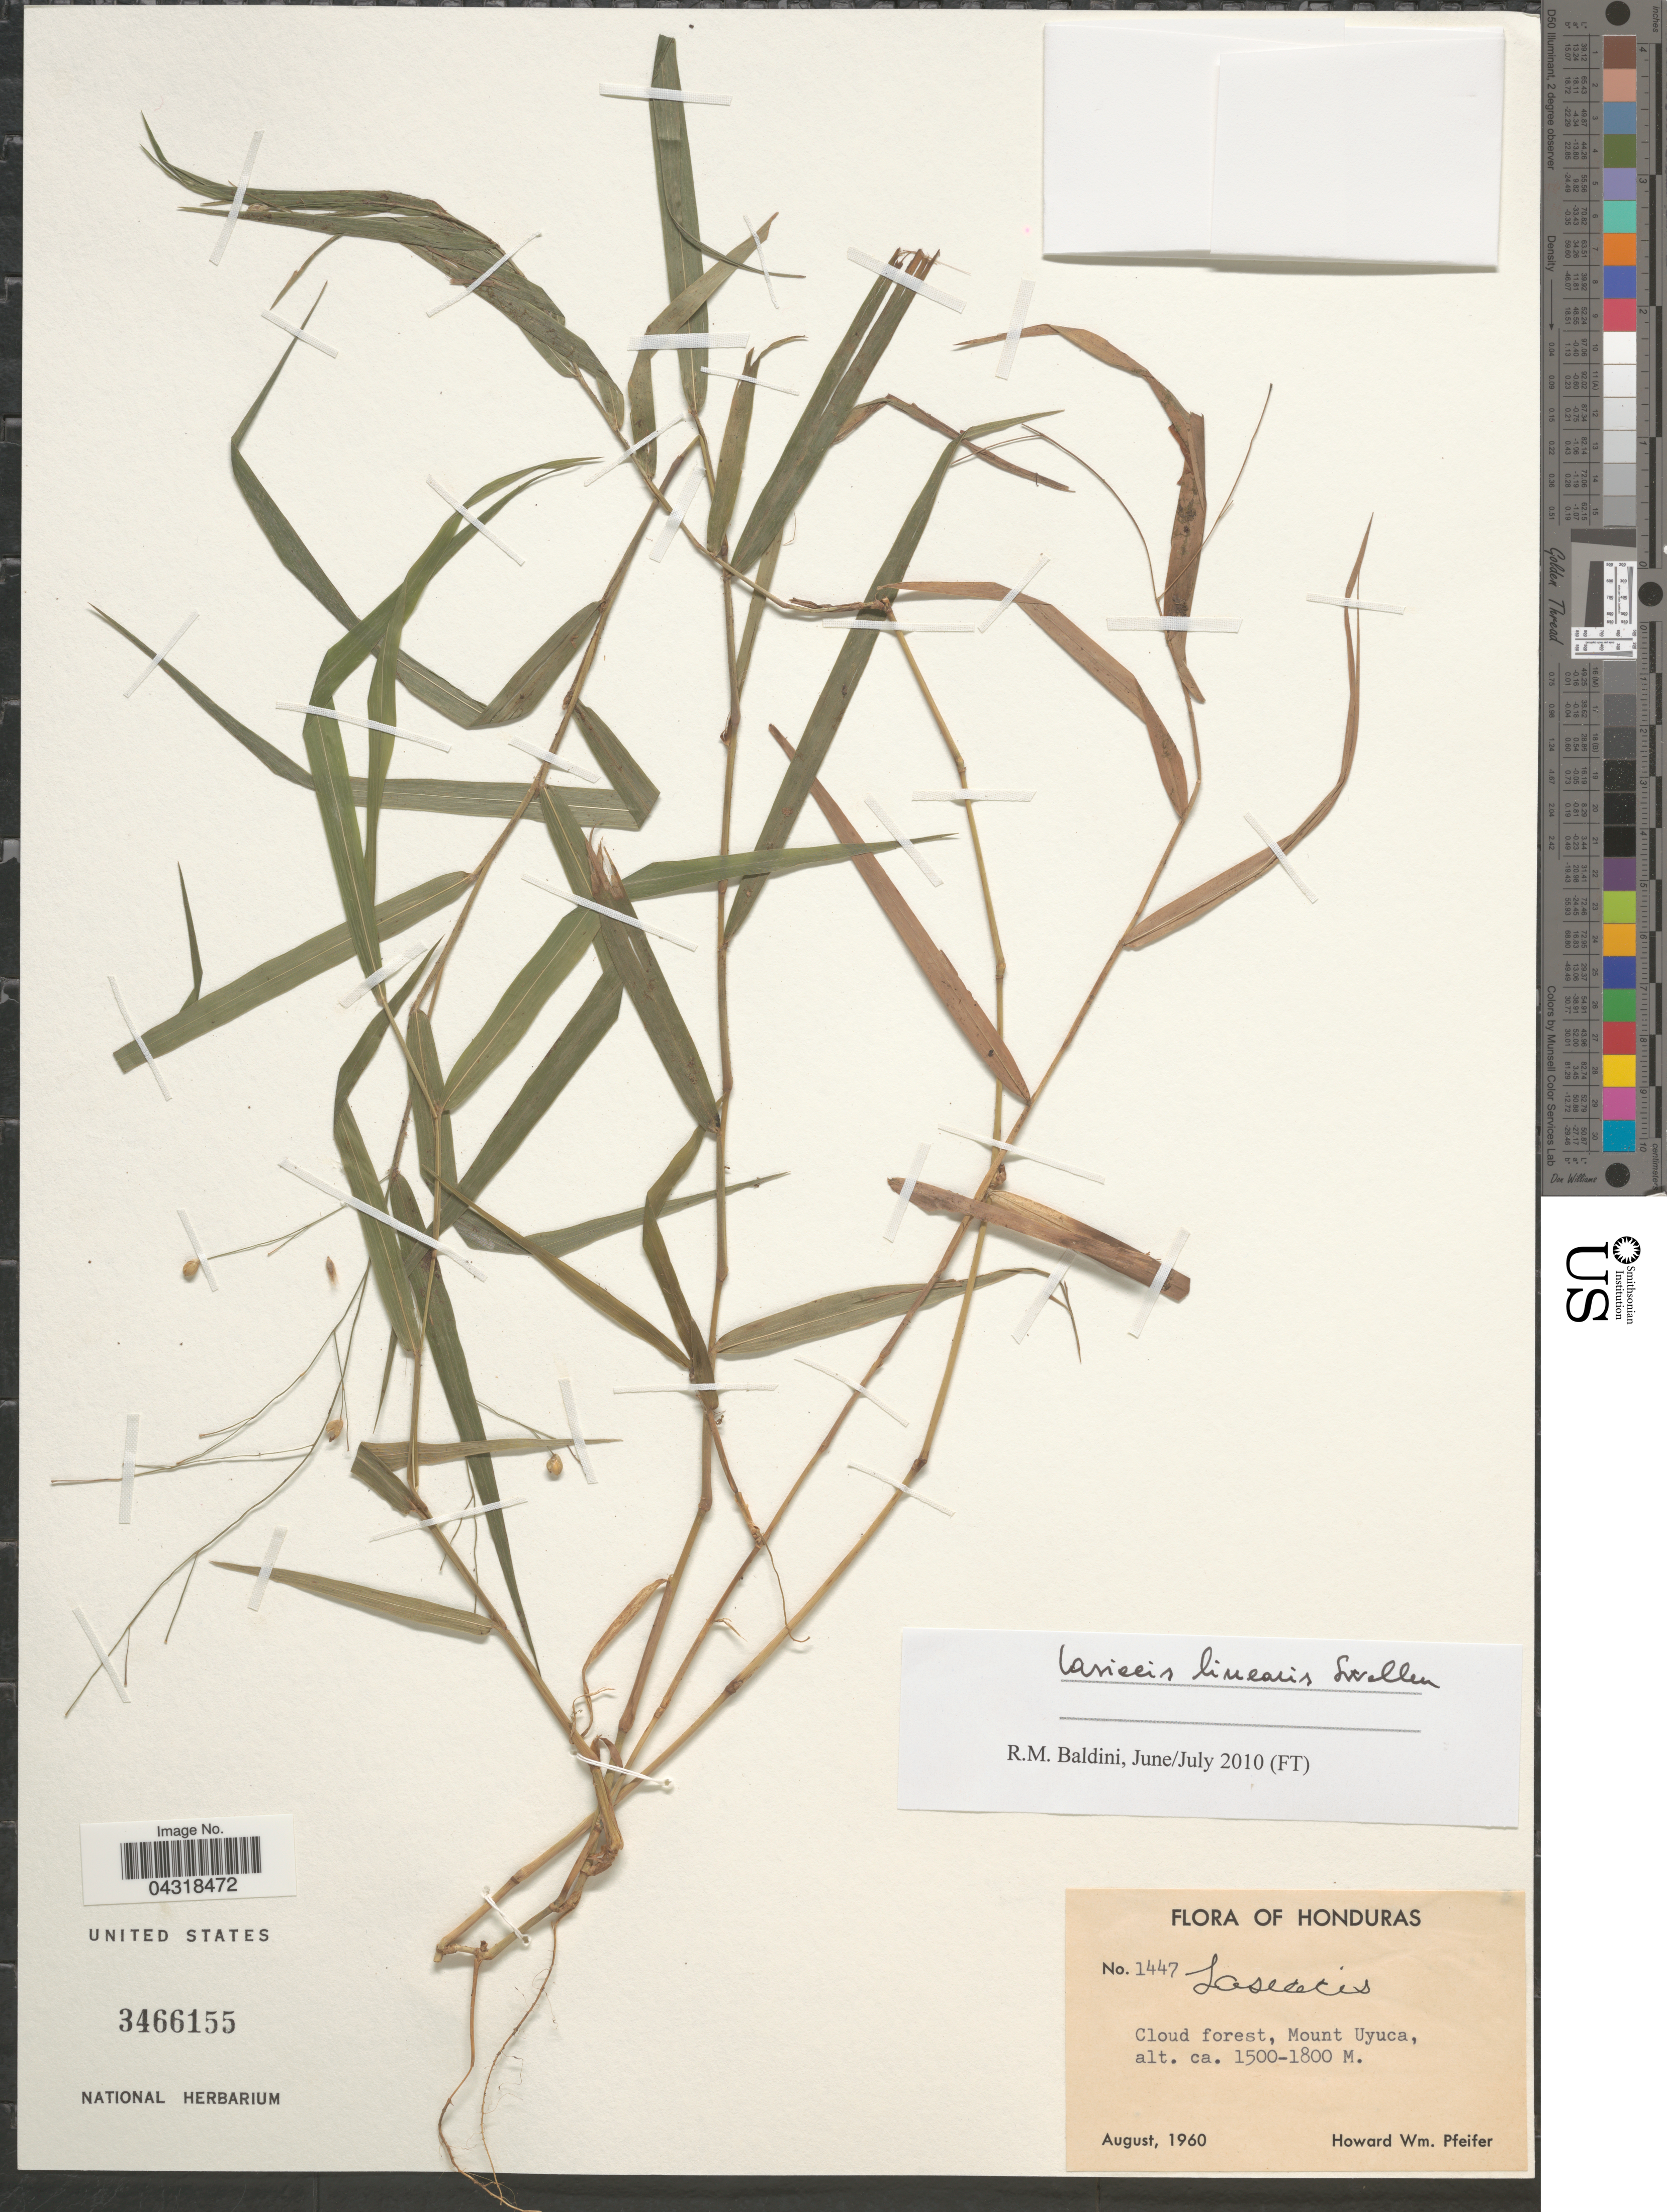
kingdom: Plantae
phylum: Tracheophyta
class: Liliopsida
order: Poales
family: Poaceae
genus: Lasiacis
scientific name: Lasiacis linearis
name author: Swallen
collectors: H. W. Pfeifer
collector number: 1447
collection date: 1960-08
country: Honduras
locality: Cloud forest, Mount Uyuca.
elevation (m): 1500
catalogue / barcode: US 3466155